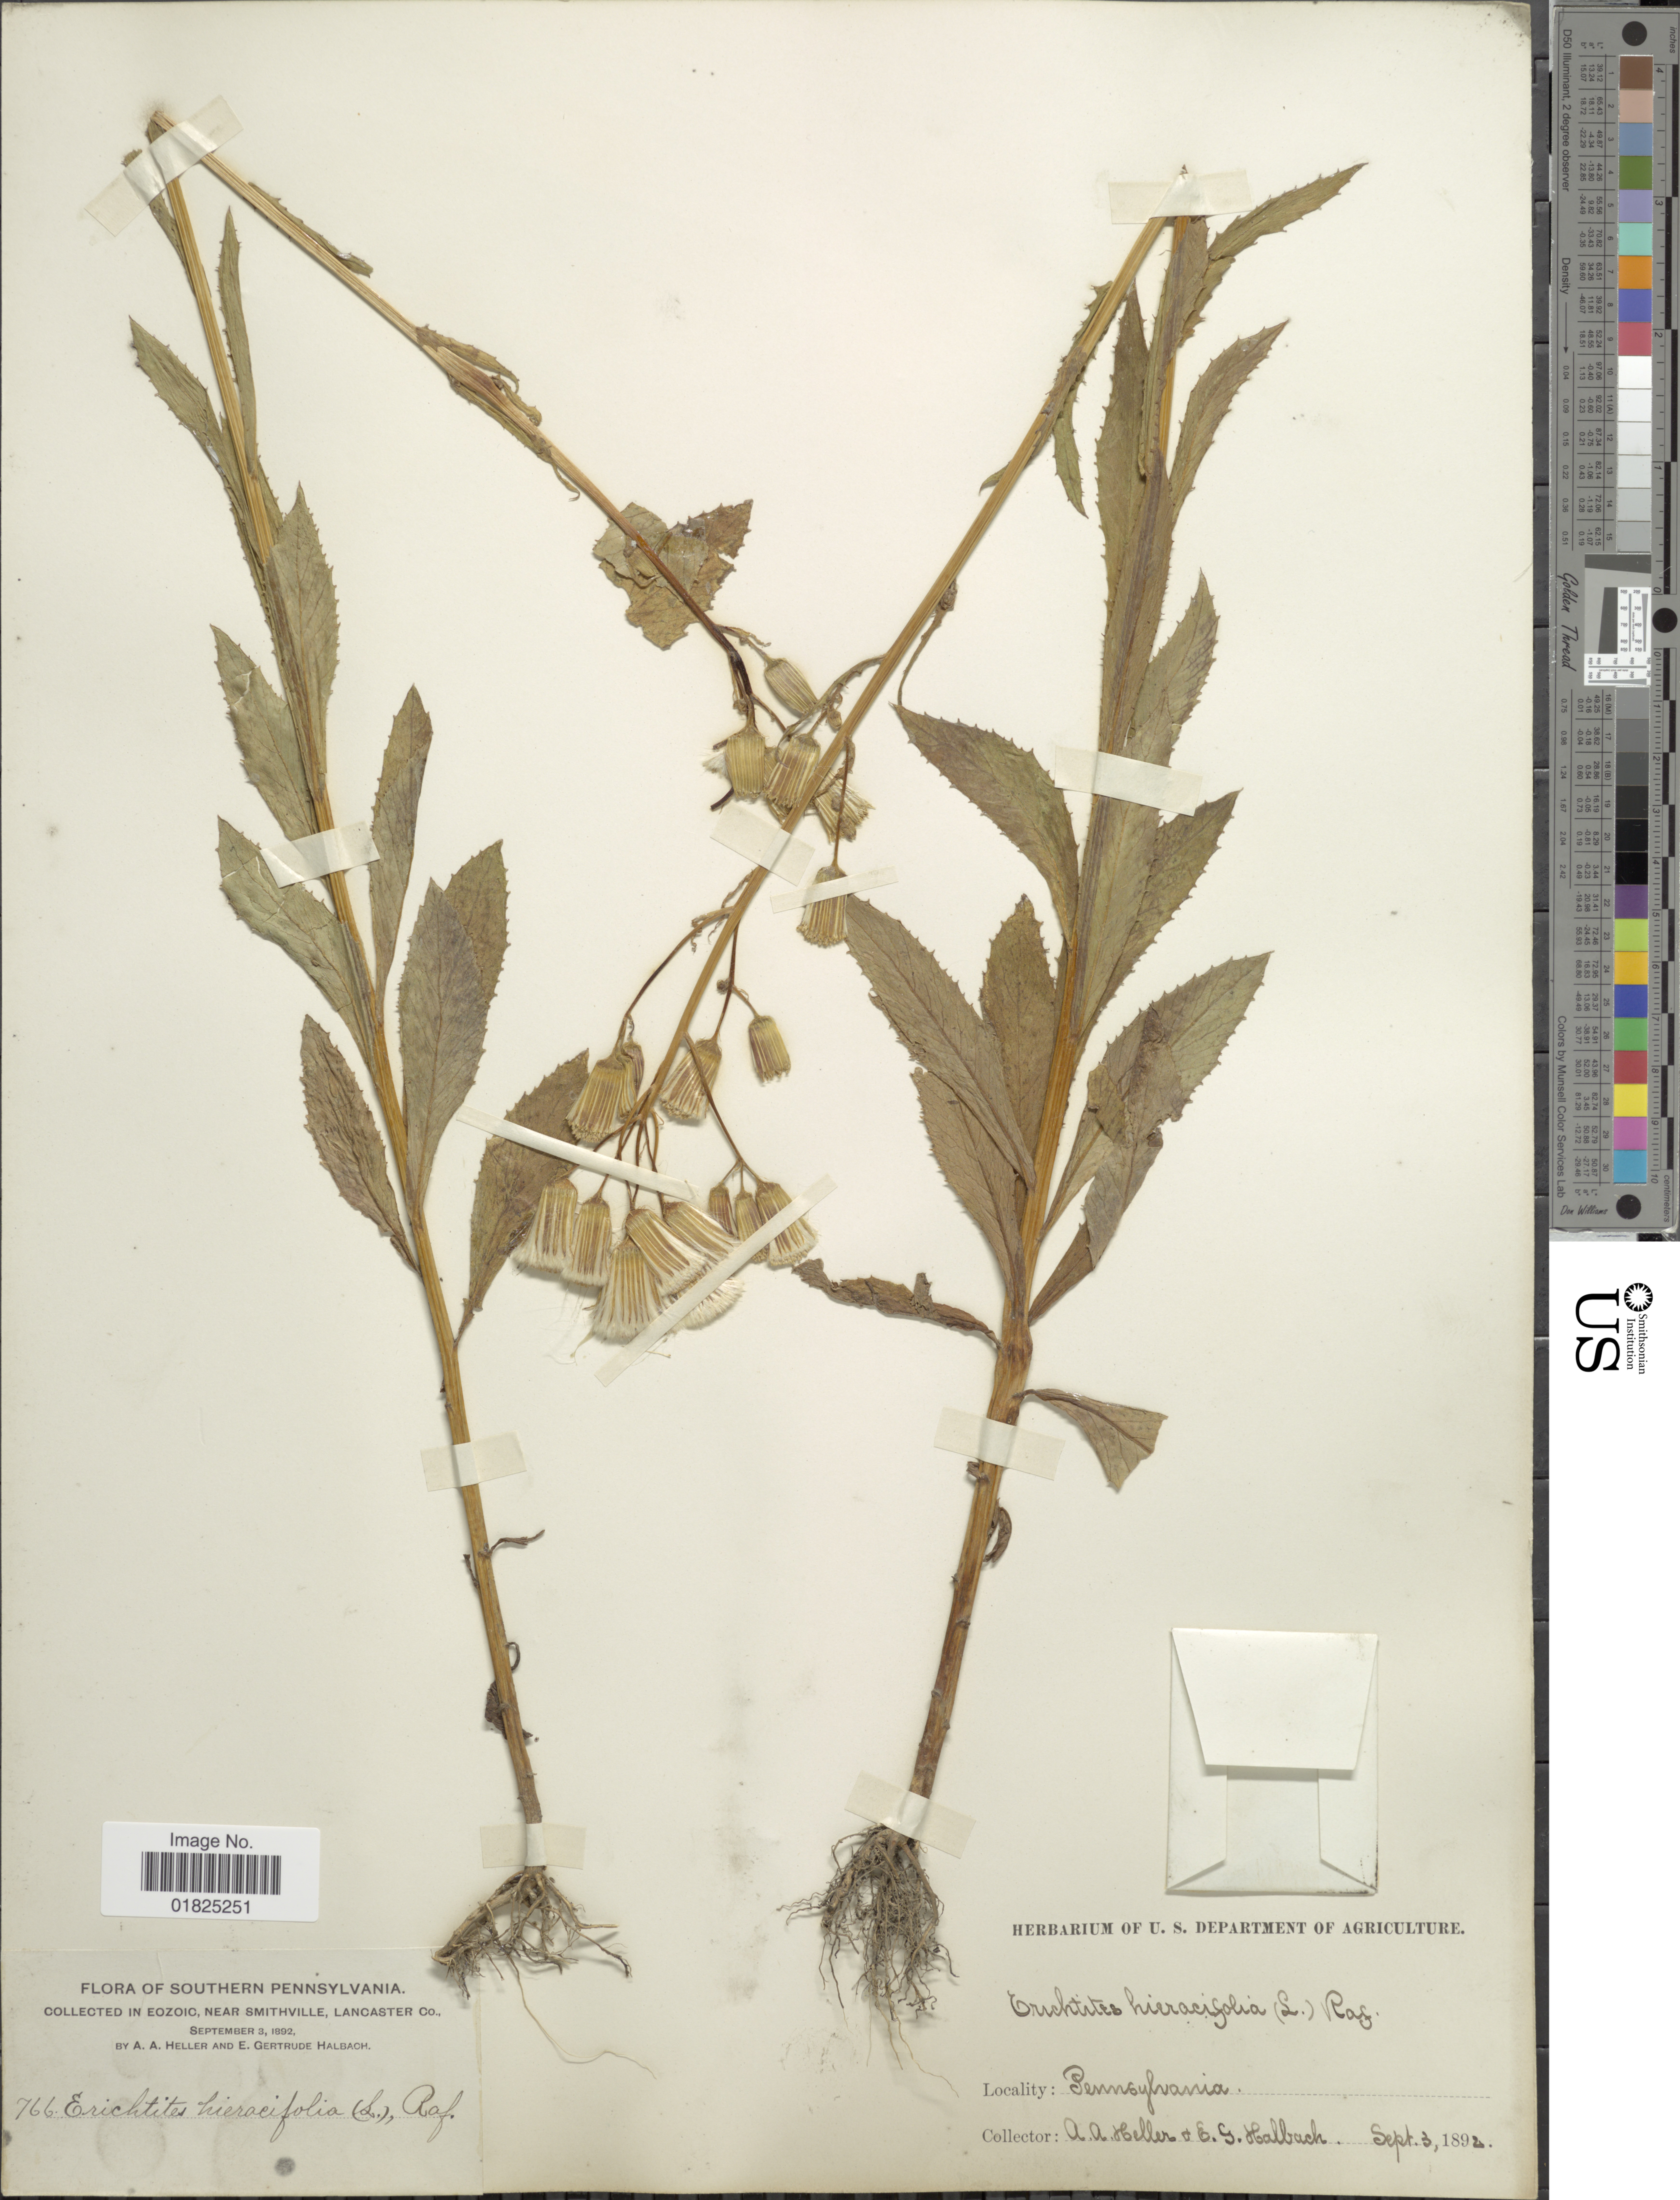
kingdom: Plantae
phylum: Tracheophyta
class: Magnoliopsida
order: Asterales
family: Asteraceae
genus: Erechtites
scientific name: Erechtites hieraciifolius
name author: (L.) Raf. ex DC.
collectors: A. A. Heller & E. G. Halbach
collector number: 766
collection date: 1892-09-03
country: United States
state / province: Pennsylvania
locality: In Eozoic, near Smithville, Lancaster Co.